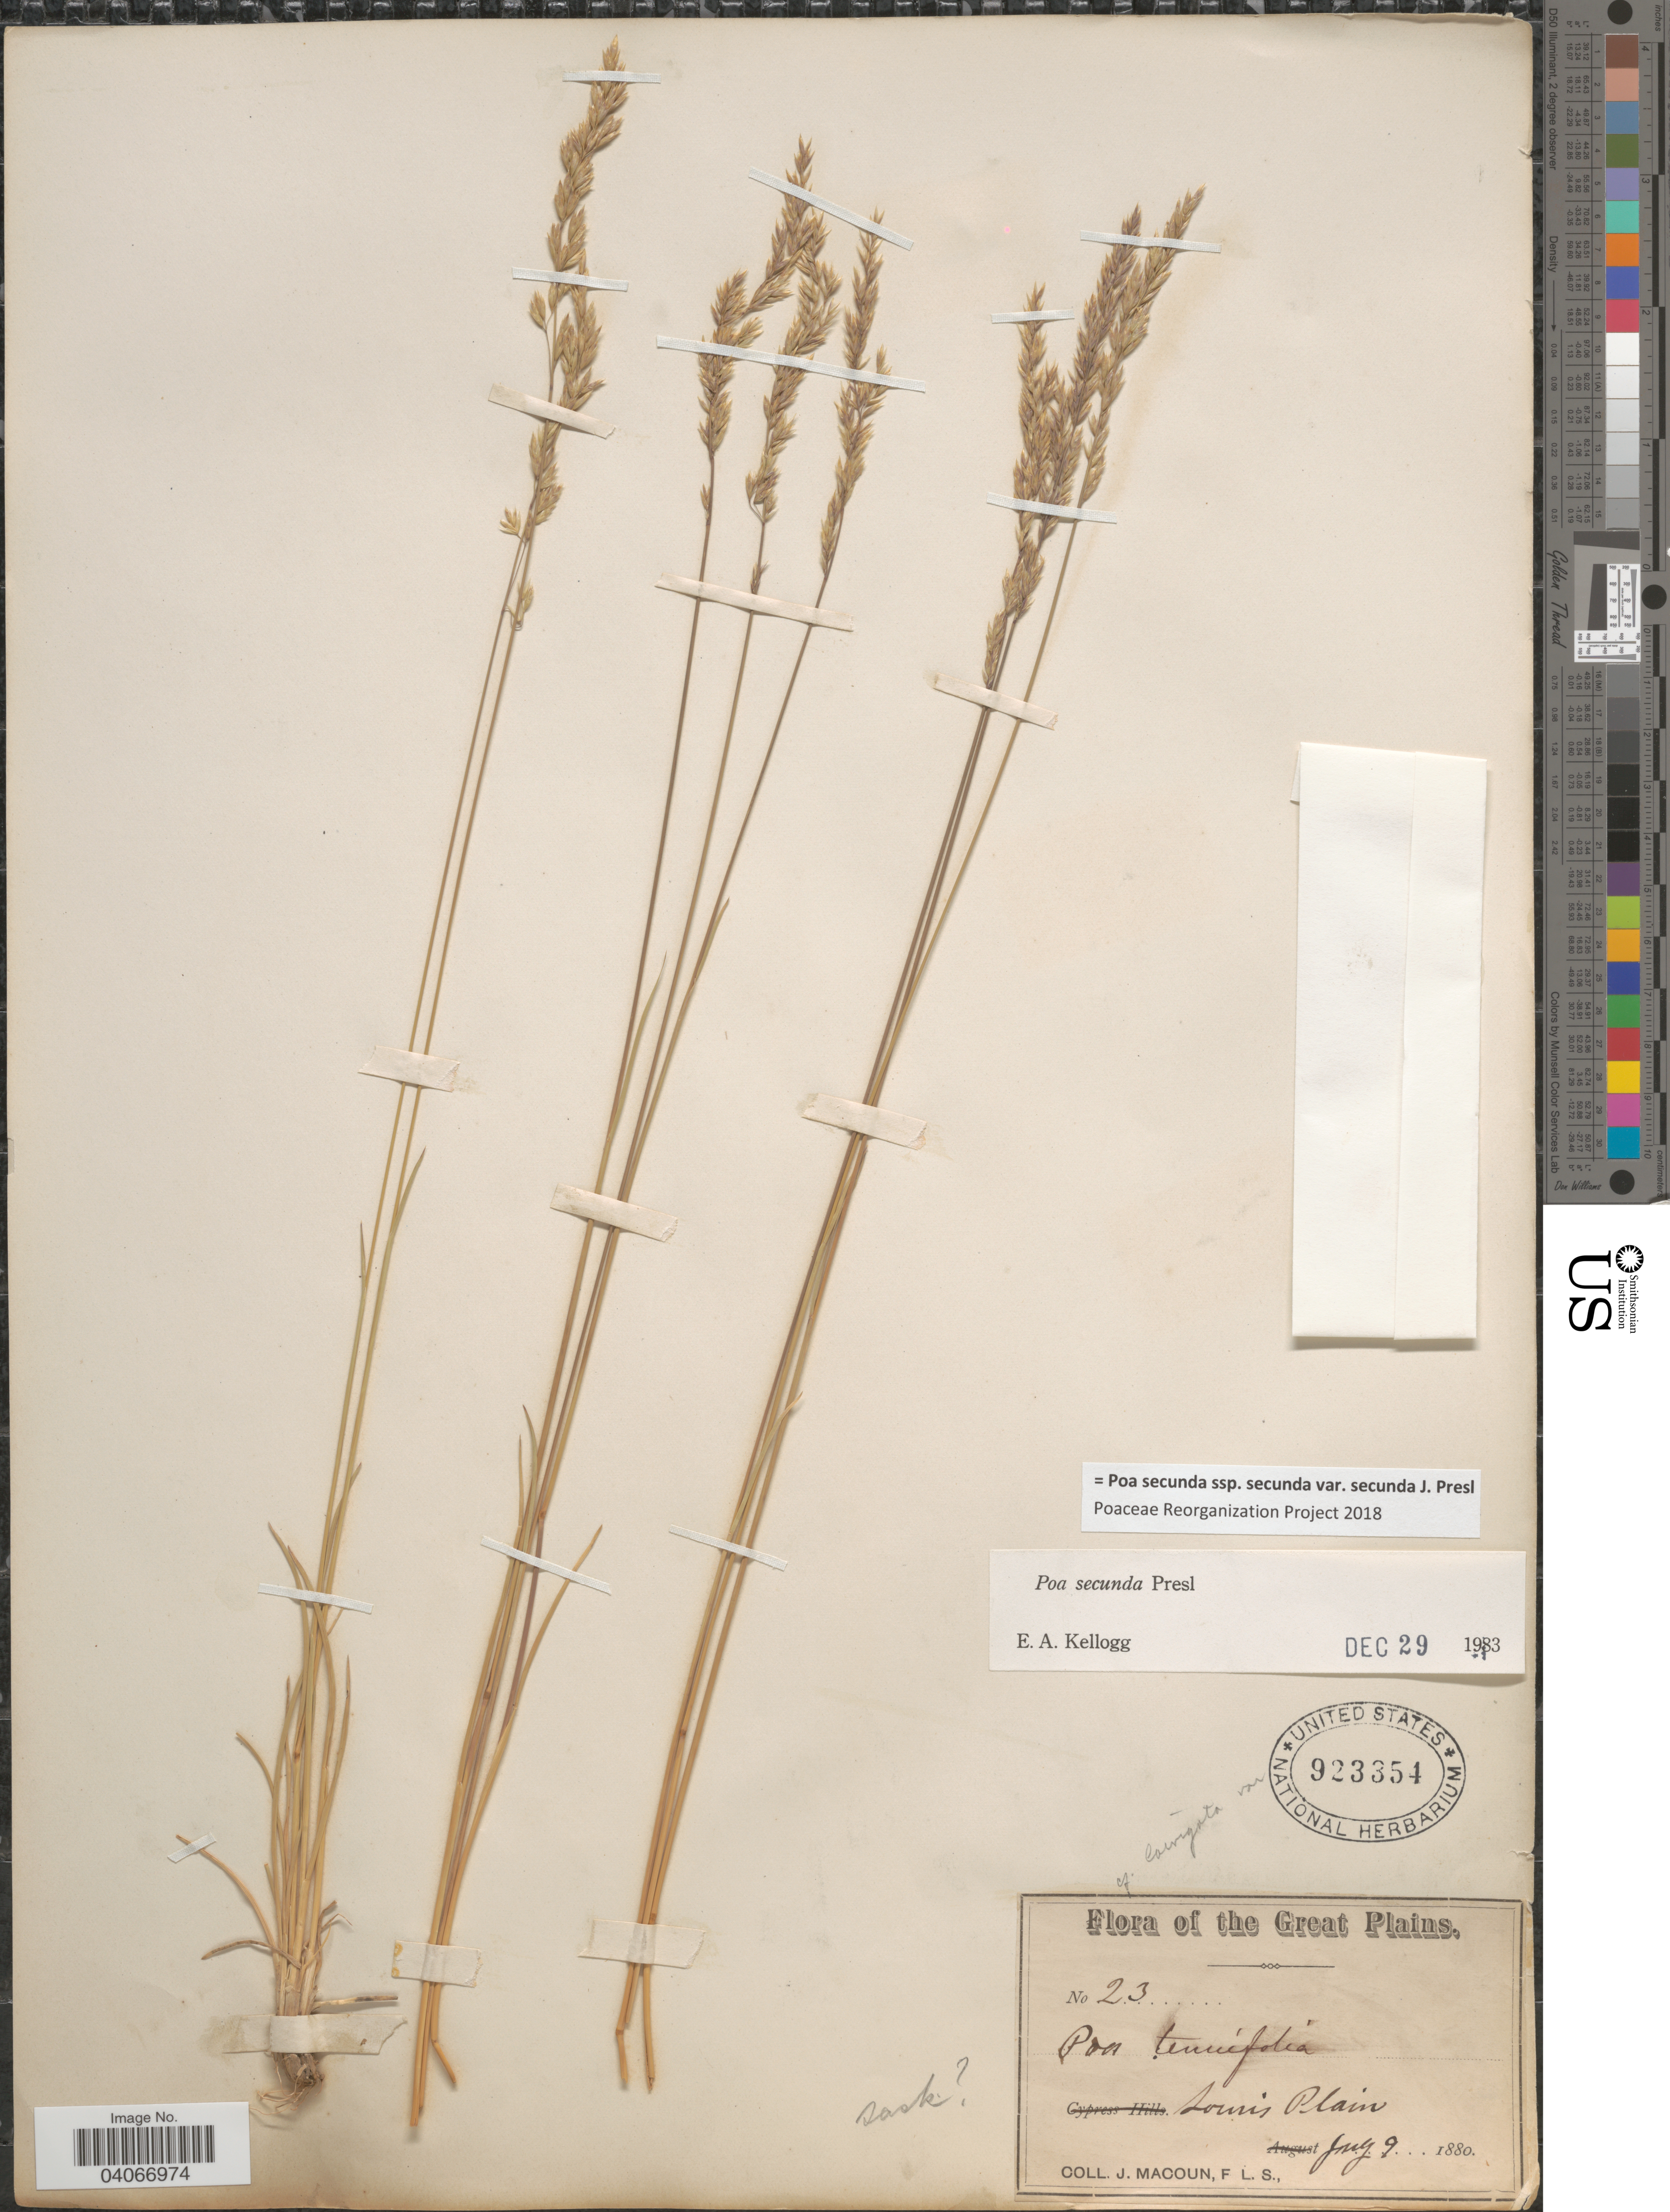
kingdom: Plantae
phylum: Tracheophyta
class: Liliopsida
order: Poales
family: Poaceae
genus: Poa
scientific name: Poa secunda subsp. secunda var. secunda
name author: J. Presl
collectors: J. Macoun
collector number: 23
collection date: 1880-07-09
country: Canada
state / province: Saskatchewan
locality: The Great Plains. Louis Plain.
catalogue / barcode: US 923354